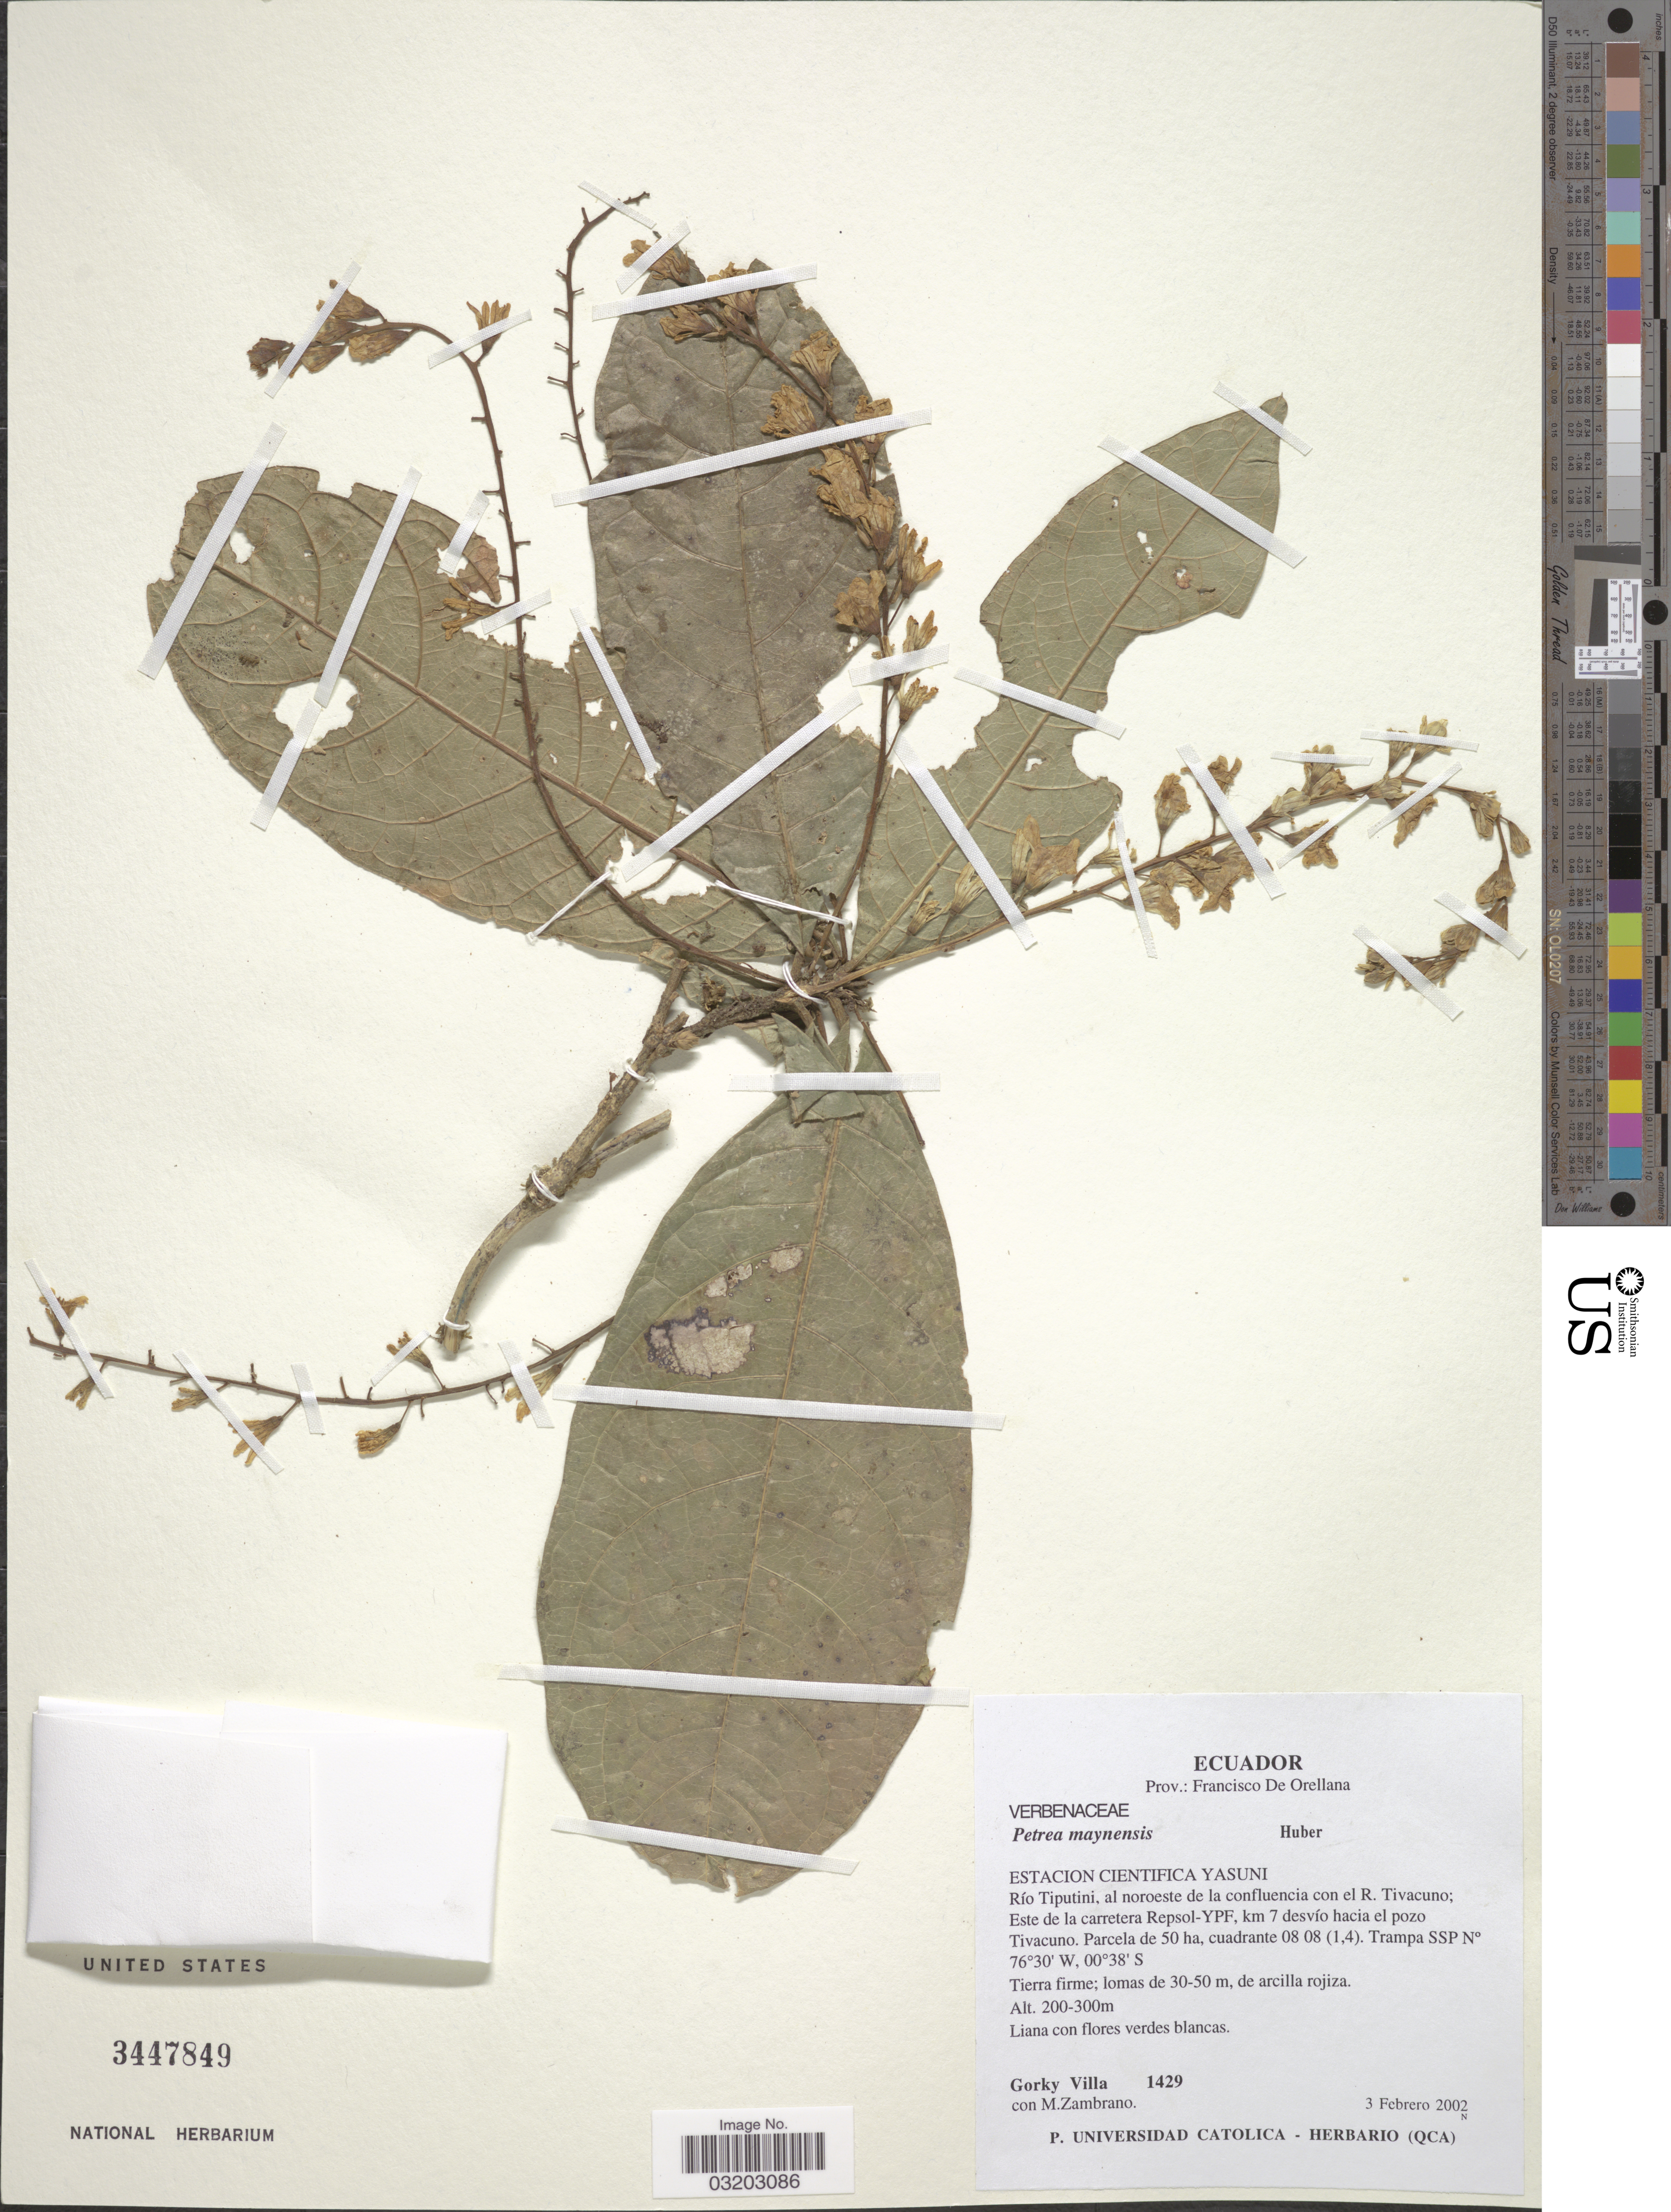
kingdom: Plantae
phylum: Tracheophyta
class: Magnoliopsida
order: Lamiales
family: Verbenaceae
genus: Petrea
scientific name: Petrea maynensis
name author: Huber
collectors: G. Villa & M. Zambrano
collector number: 1429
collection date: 2002-02-03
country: Ecuador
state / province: Orellana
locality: Prov.: Francisco De Orellana. Estacion Cientifica Yasuni. Río Tiputini, al noroeste de la confluencia con el R. Tivacuno; Este de la carretera Repsol-YPF, km 7 desvío hacia el pozo Tivacuno.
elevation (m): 200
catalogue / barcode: US 3447849